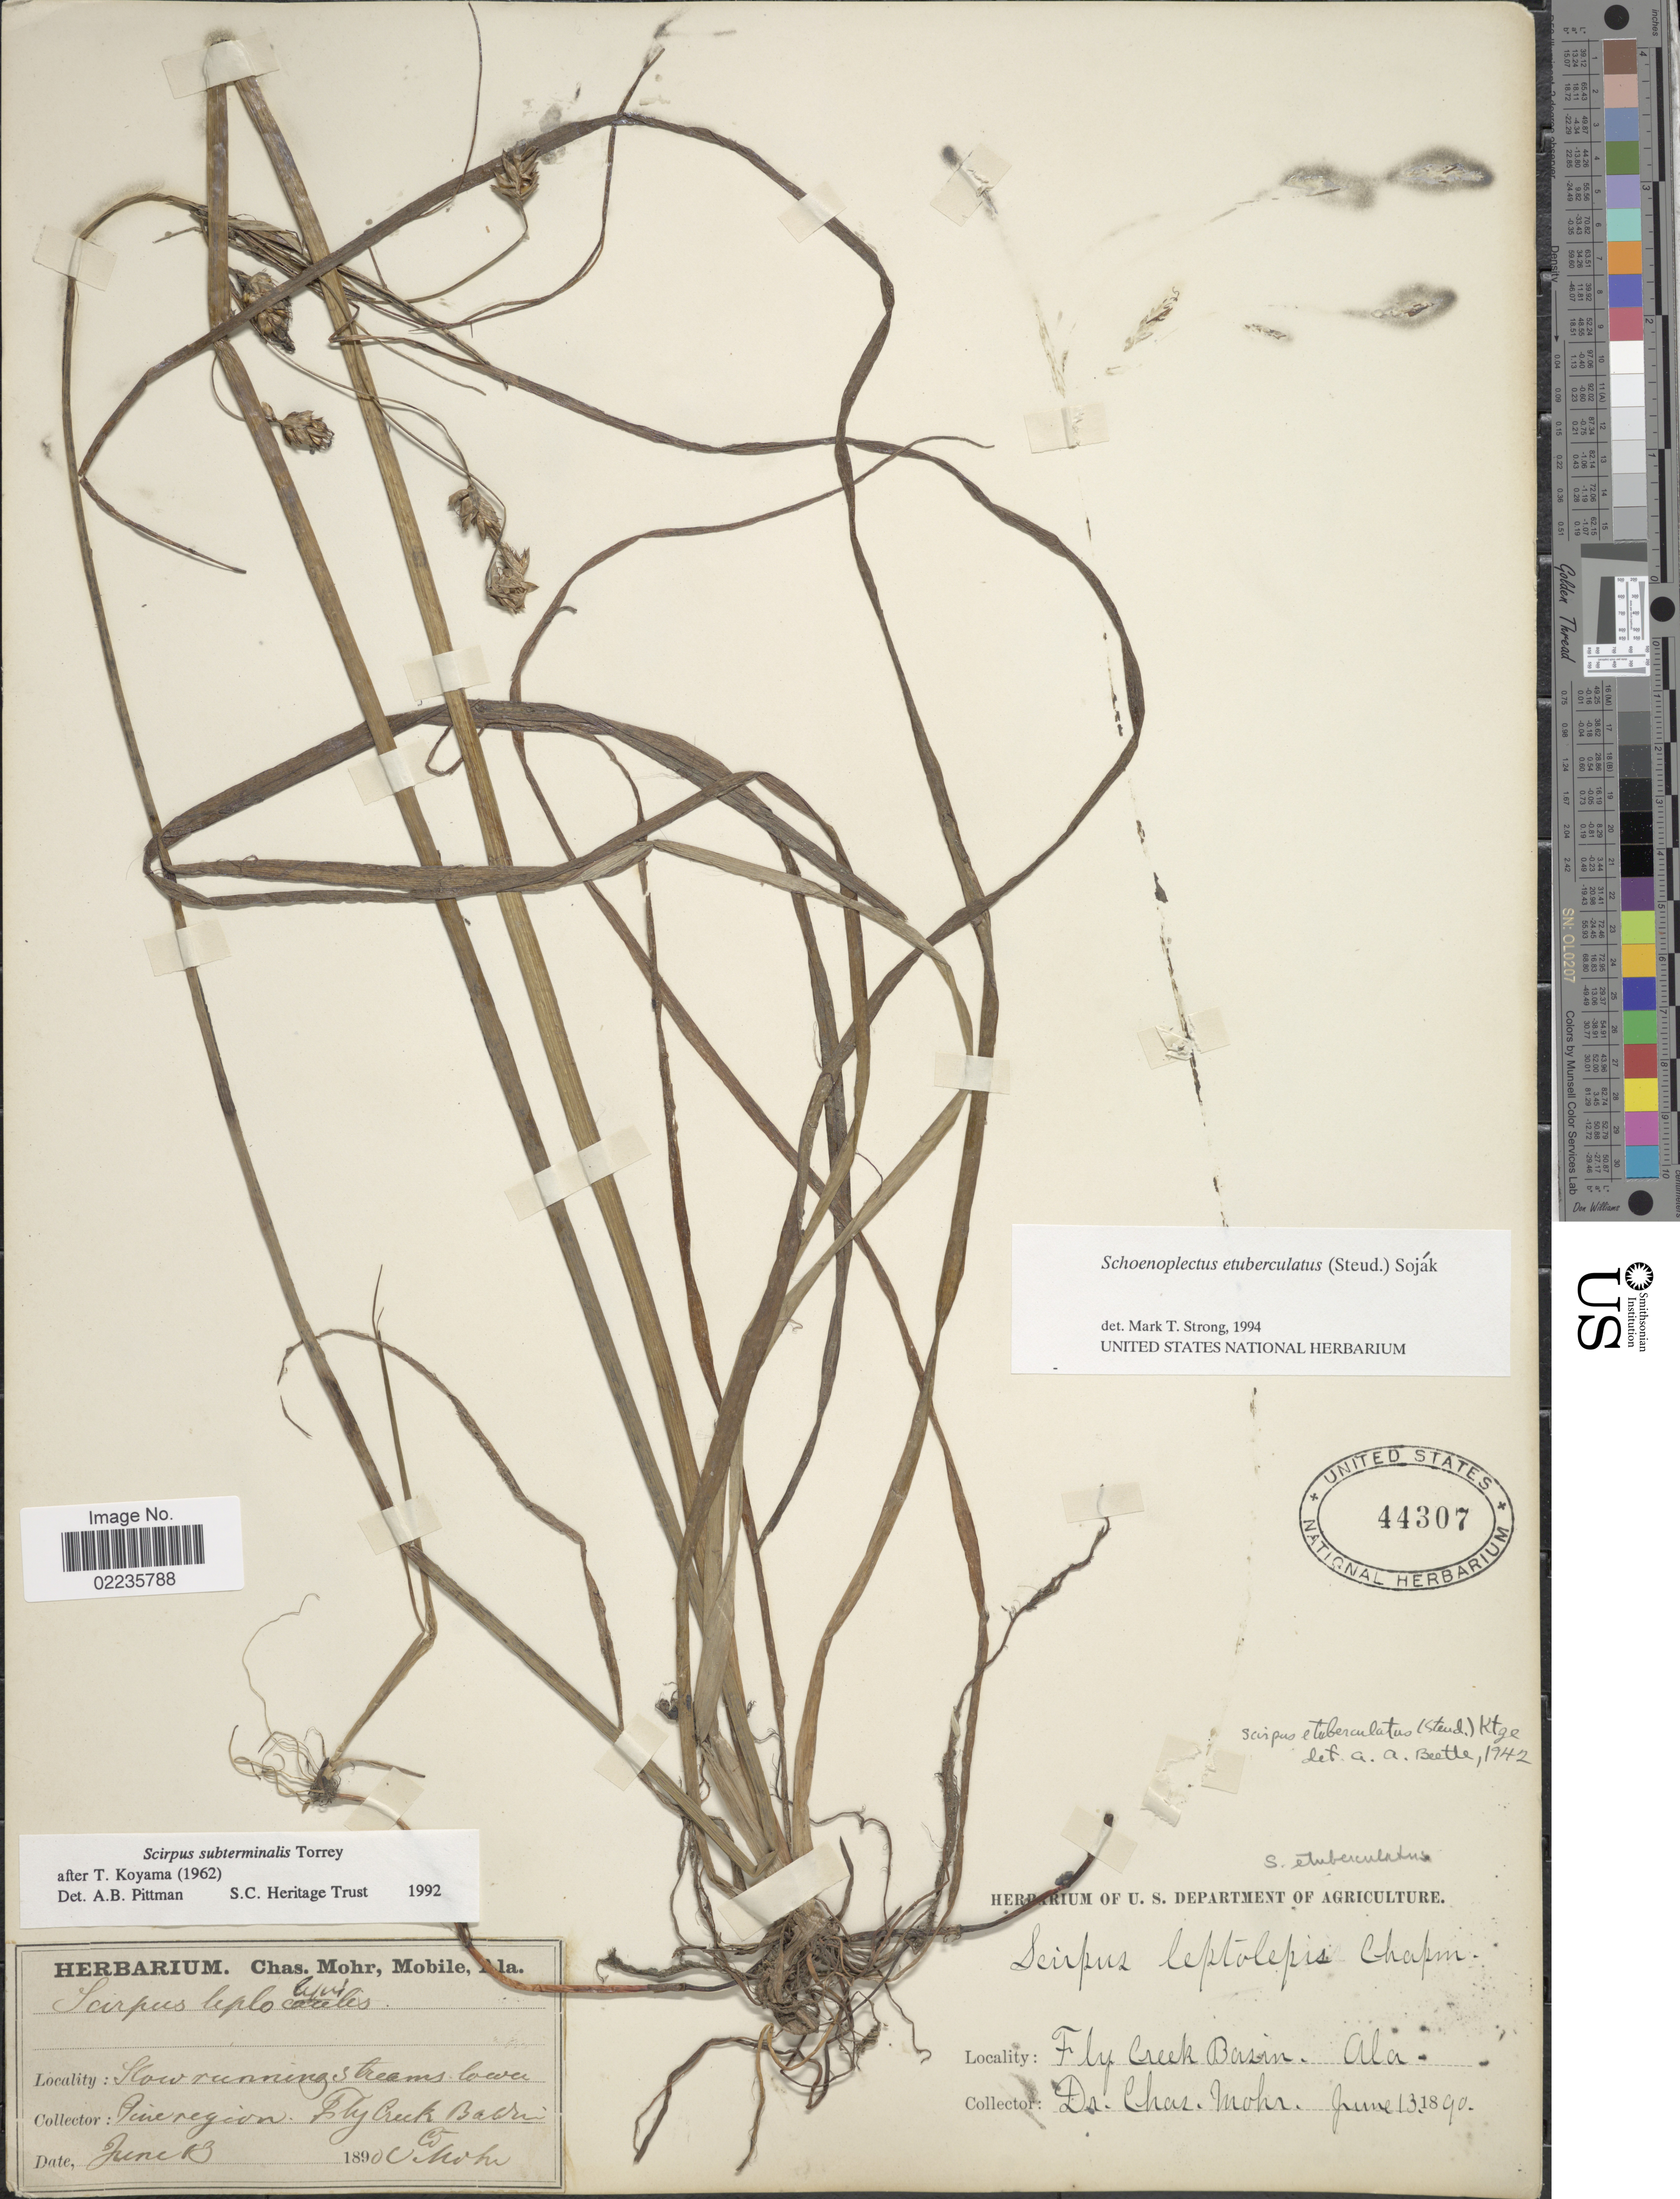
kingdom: Plantae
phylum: Tracheophyta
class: Liliopsida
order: Poales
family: Cyperaceae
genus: Schoenoplectus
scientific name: Schoenoplectus etuberculatus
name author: (Steud.) Soják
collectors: Mohr, C. T. (herbarium)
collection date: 1890-06-13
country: United States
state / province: Alabama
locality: Pine region. fly Creek Basin Ala.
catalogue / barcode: US 44307